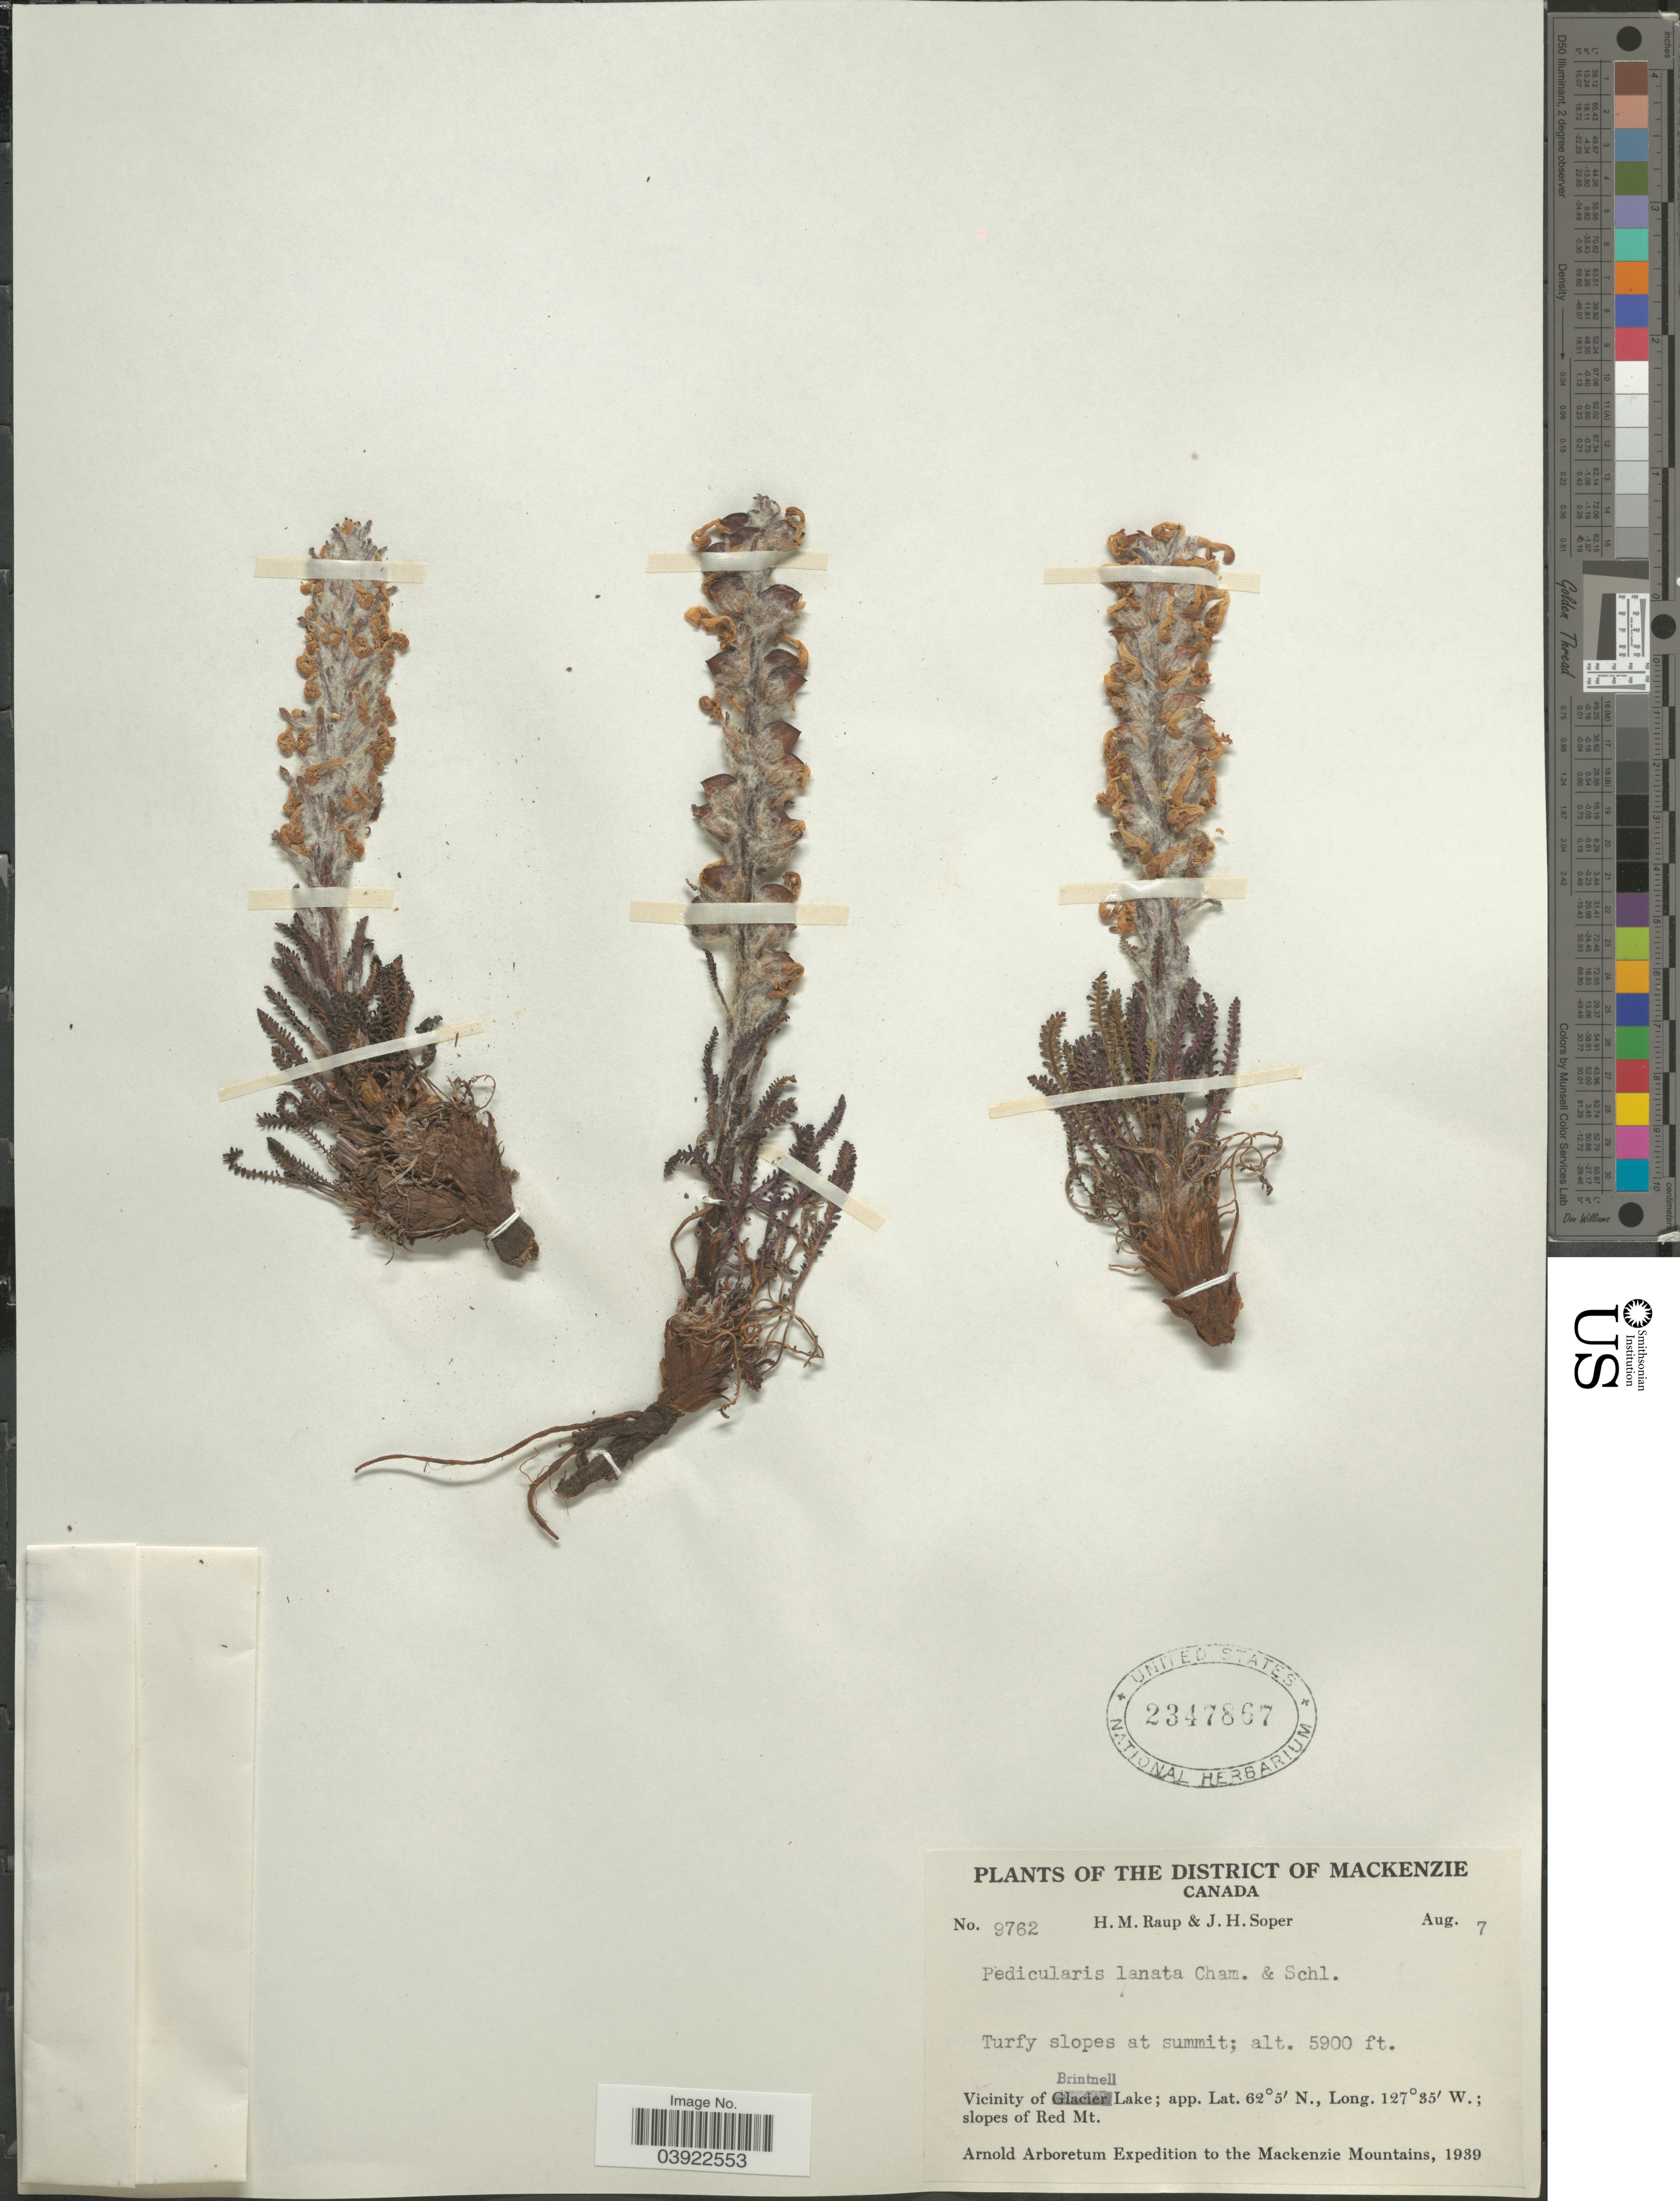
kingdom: Plantae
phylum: Tracheophyta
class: Magnoliopsida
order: Lamiales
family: Orobanchaceae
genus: Pedicularis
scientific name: Pedicularis lanata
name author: Willd. ex Cham. & Schltdl.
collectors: H. Raup & J. H. Soper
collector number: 9762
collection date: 1939-08-07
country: Canada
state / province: Northwest Territories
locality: The District of Mackenzie. Turfy slopes at summit. Vicinity of Brintnell Lake; slopes of Red Mt. The Mackenzie Mountains.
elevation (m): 1798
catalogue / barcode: US 2347867